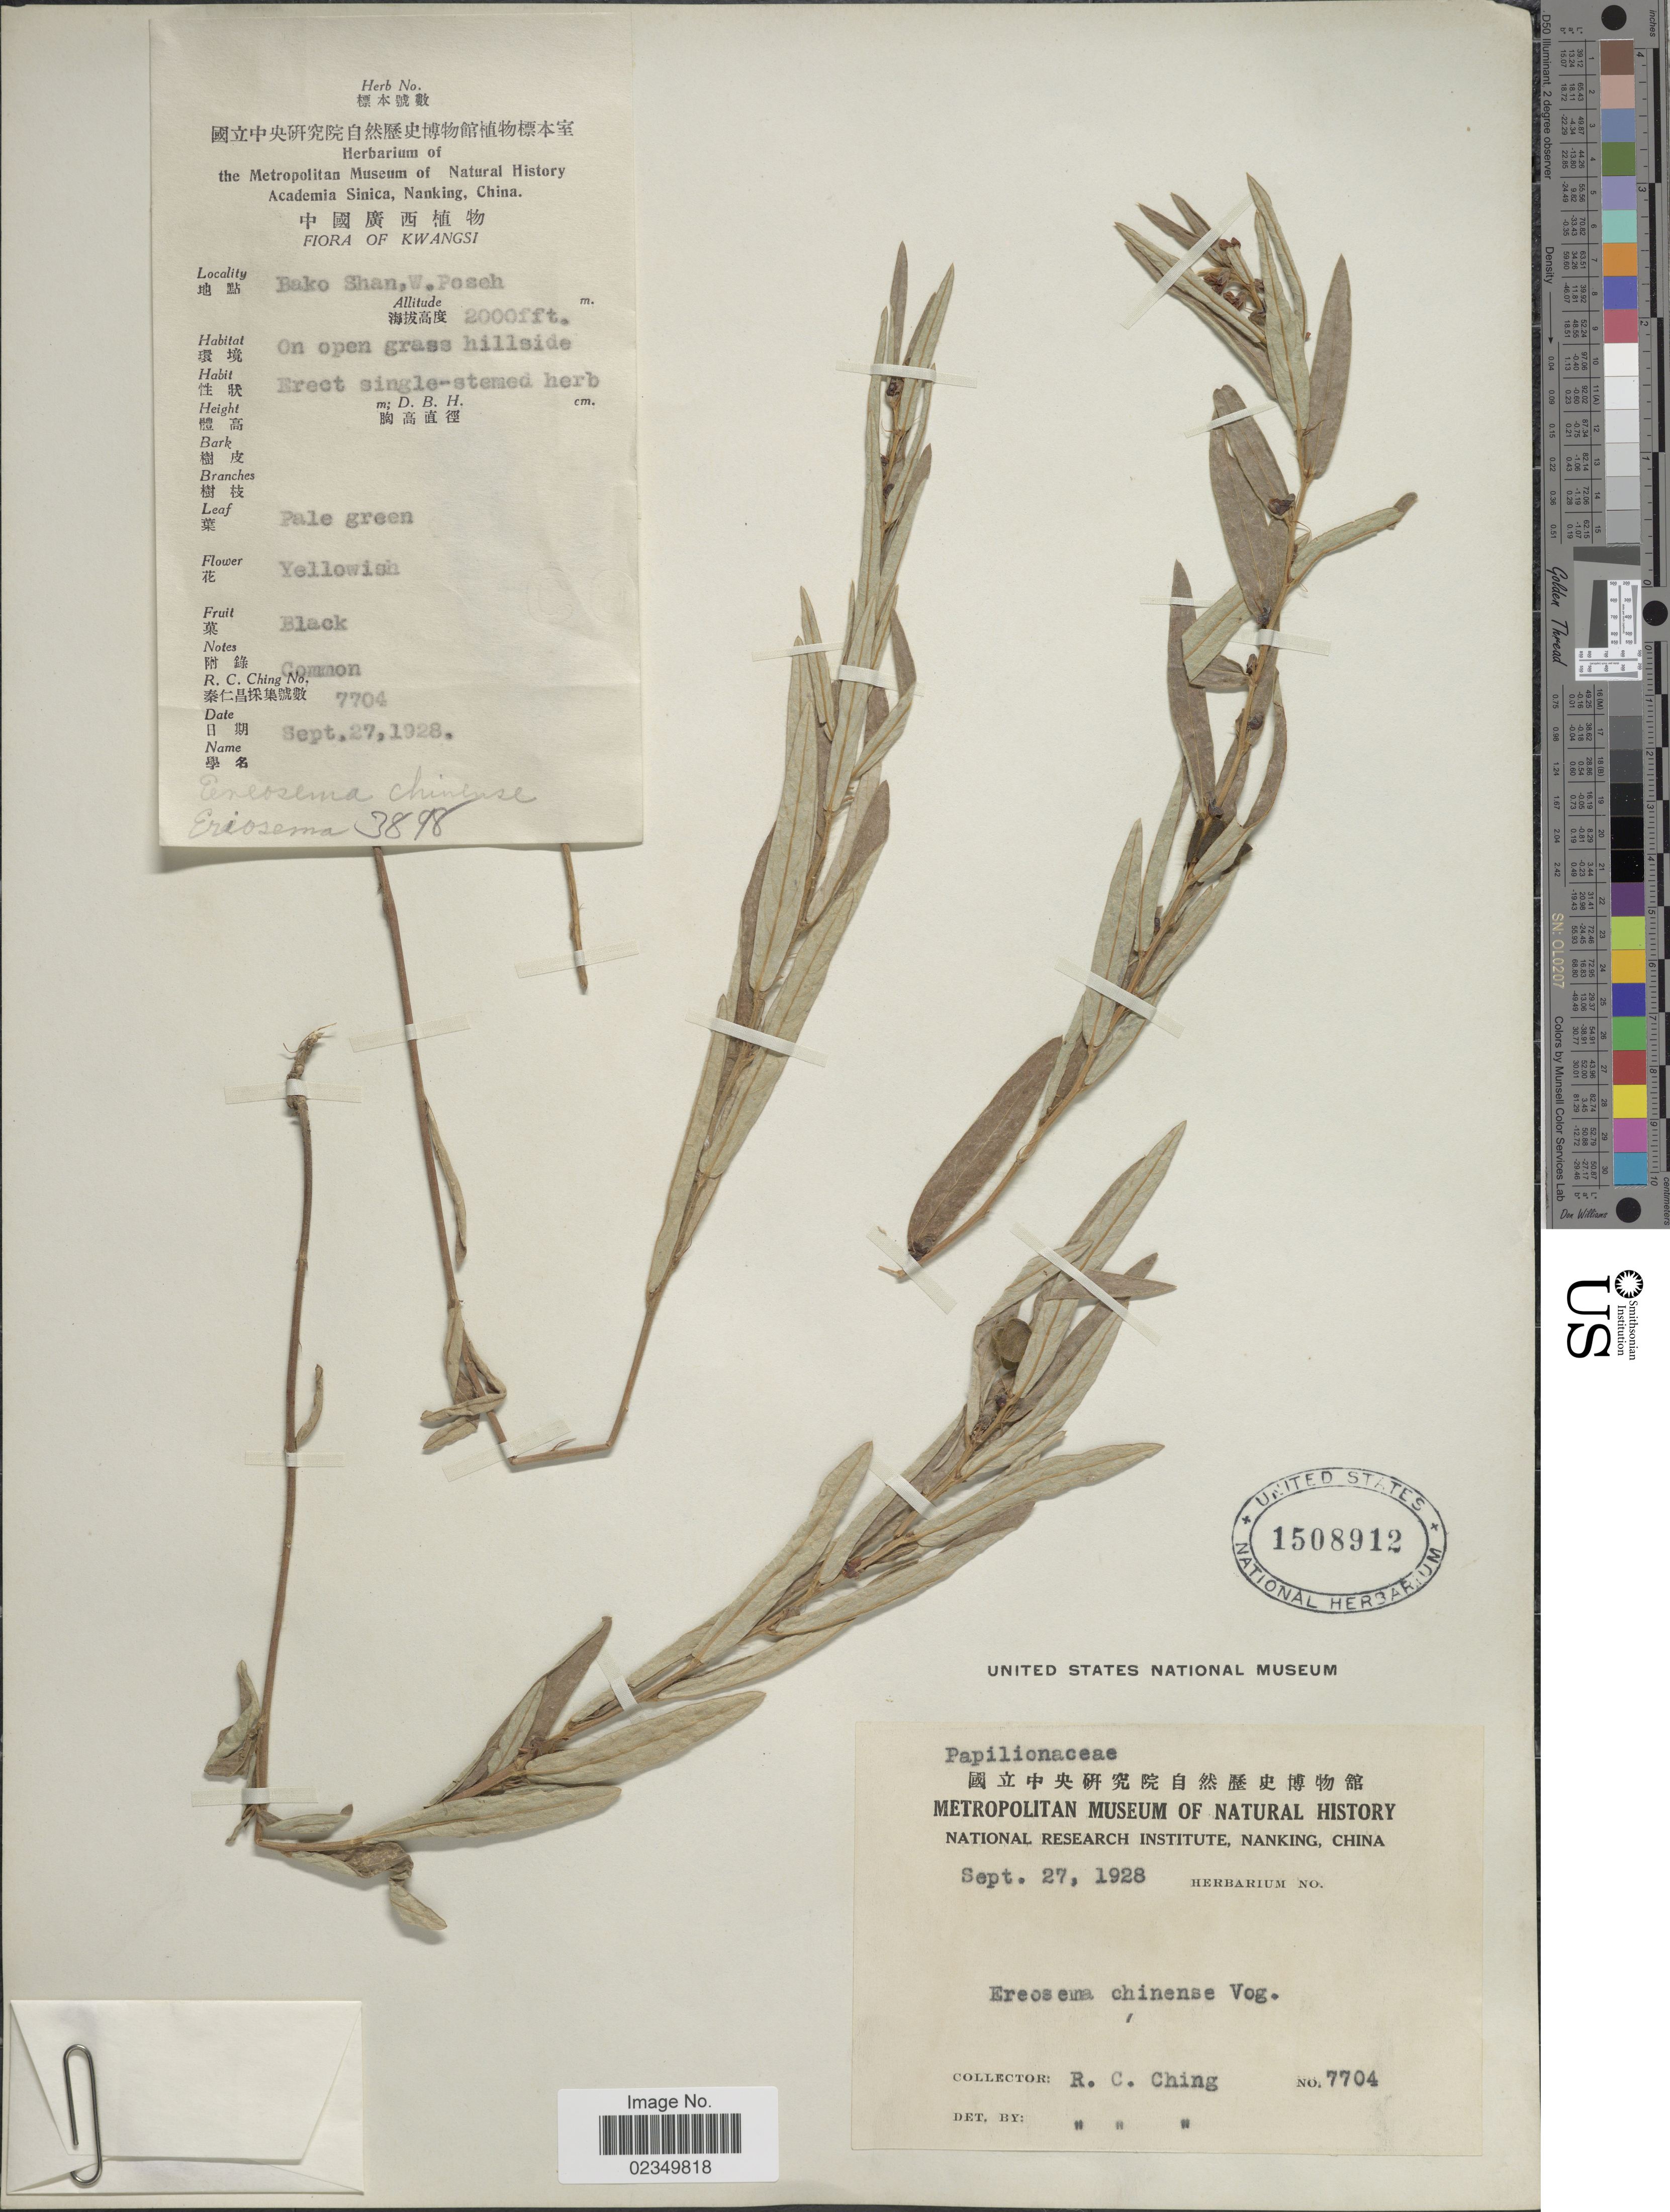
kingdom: Plantae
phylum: Tracheophyta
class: Magnoliopsida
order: Fabales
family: Fabaceae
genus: Eriosema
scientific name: Eriosema chinense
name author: Vogel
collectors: R. C. Ching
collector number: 7704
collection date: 1928-09-27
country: China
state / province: Guangxi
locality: Kwangsi, Bako Shan, W. Posch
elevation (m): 610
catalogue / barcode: US 1508912